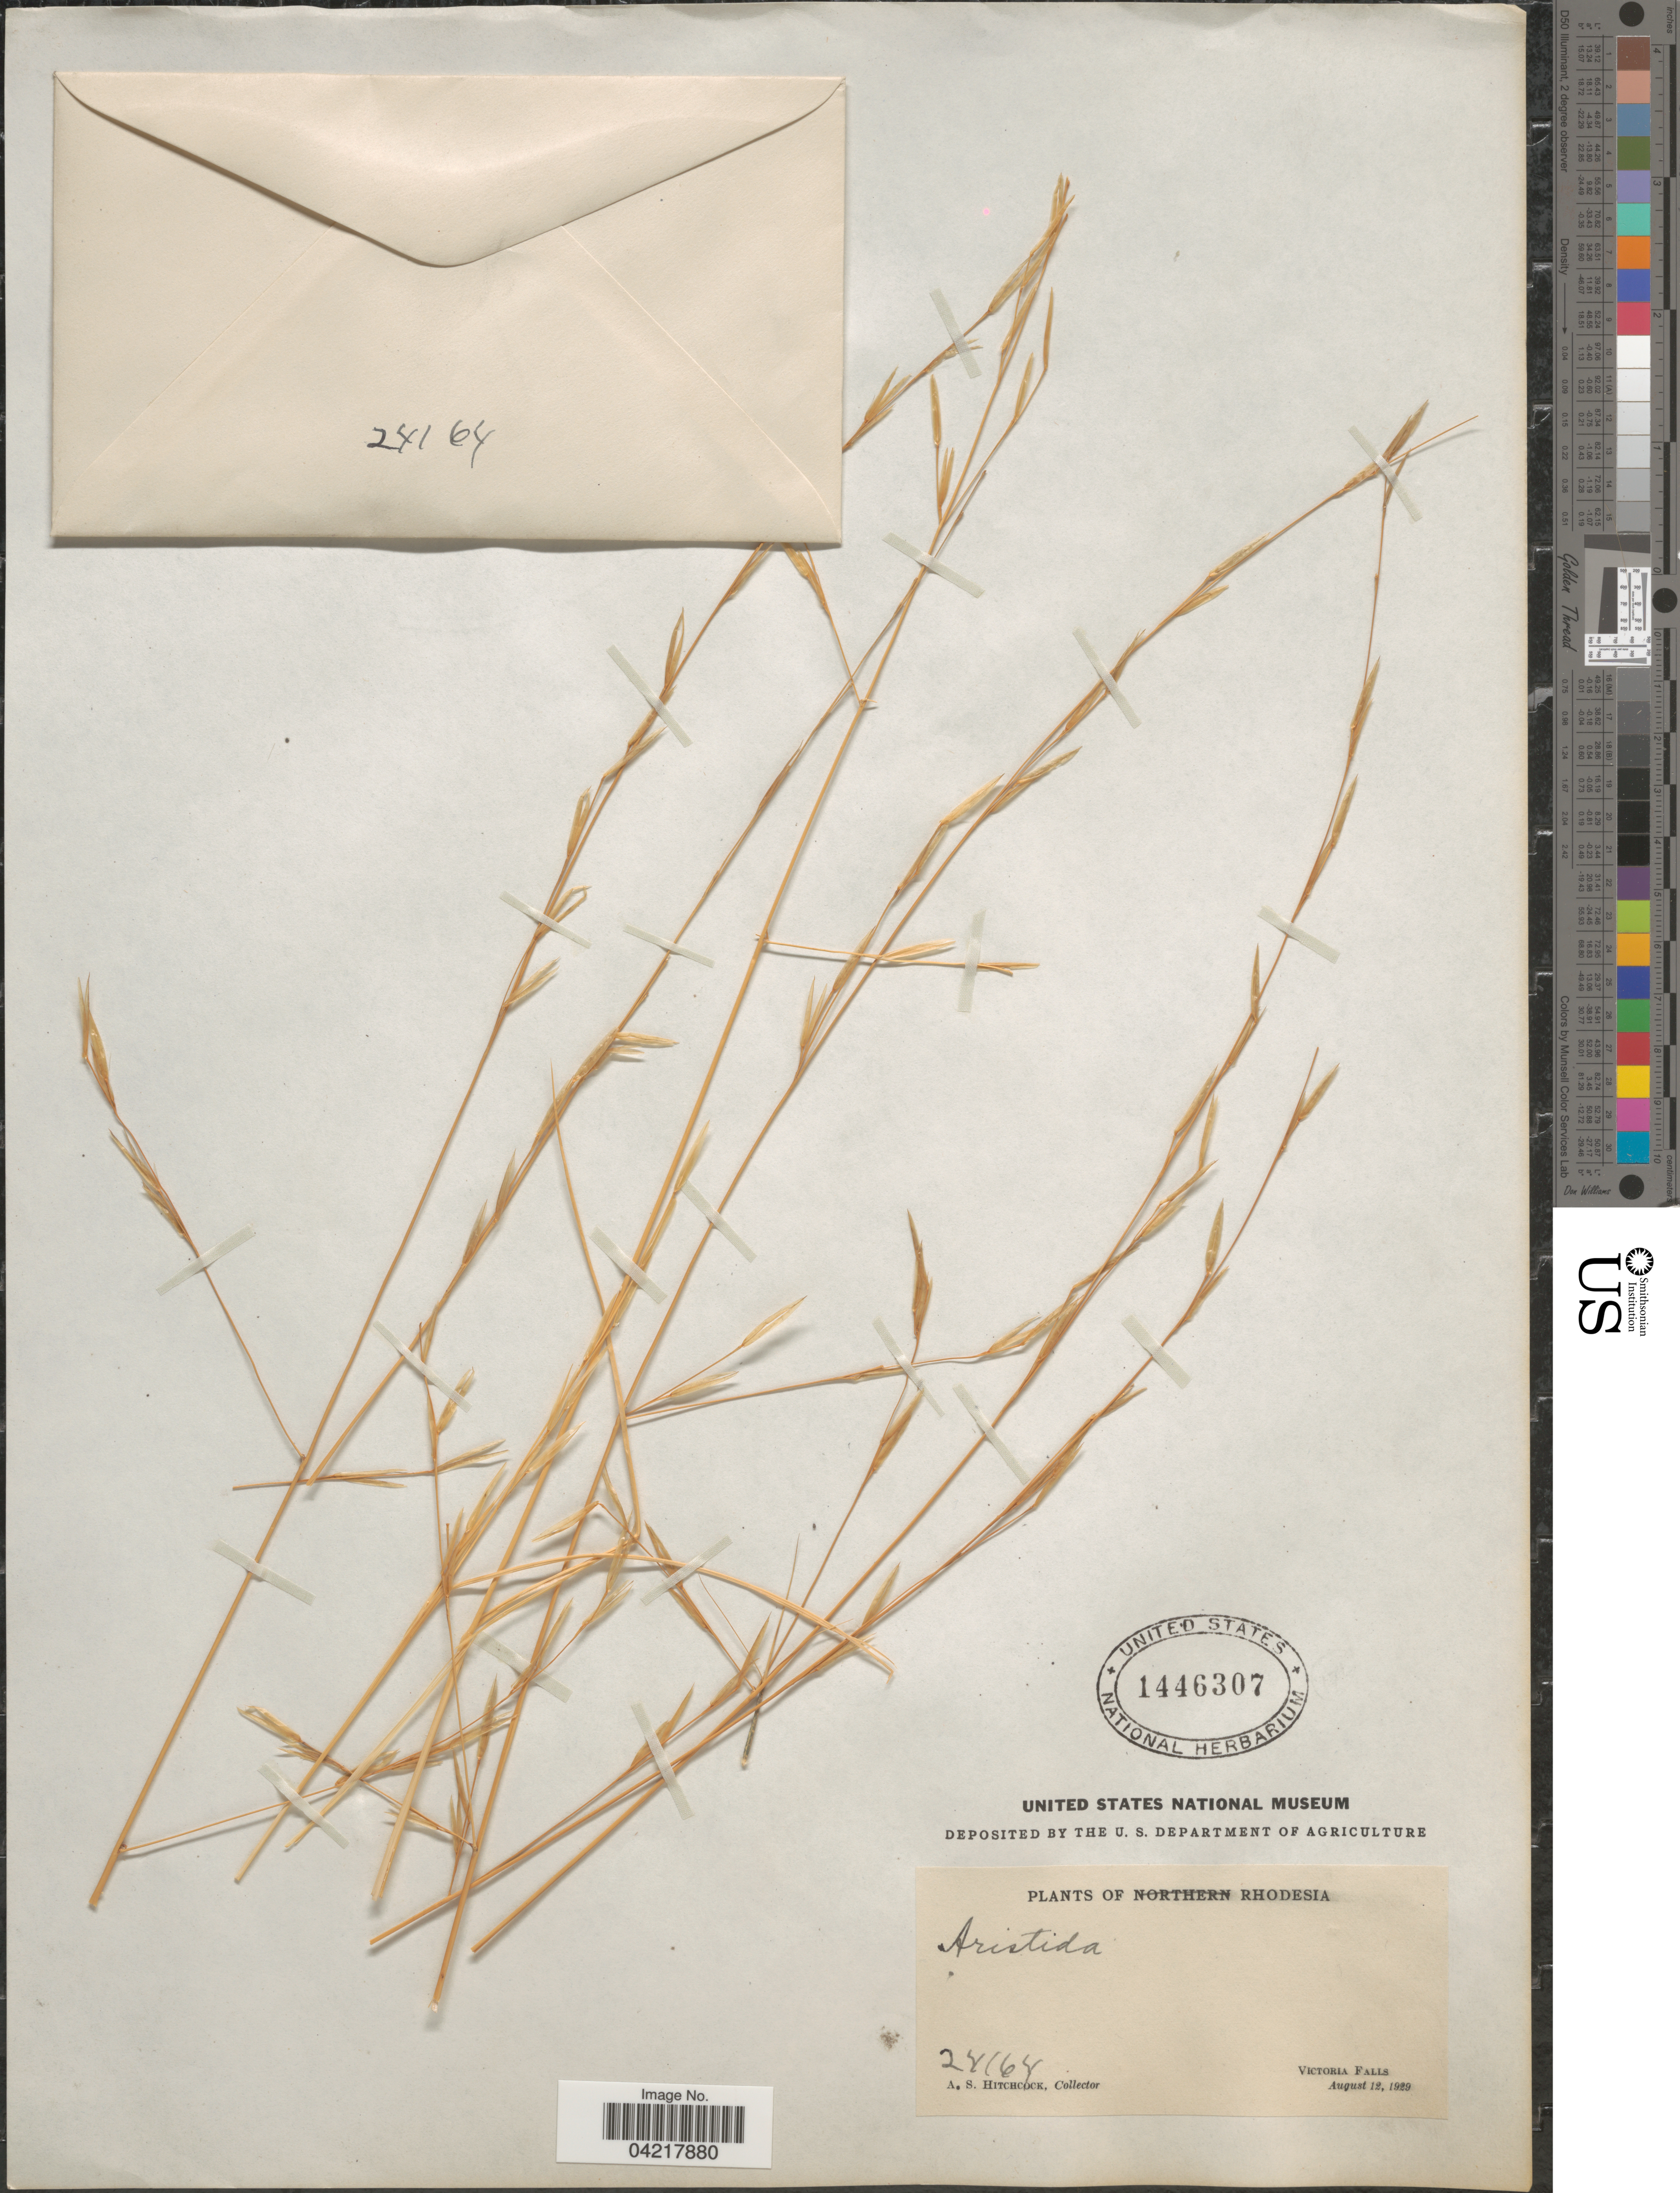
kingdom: Plantae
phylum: Tracheophyta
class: Liliopsida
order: Poales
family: Poaceae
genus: Aristida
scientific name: Aristida sp.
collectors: A. S. Hitchcock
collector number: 24164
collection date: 1929-08-12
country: Zimbabwe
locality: Rhodesia. Victoria Falls.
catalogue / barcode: US 1446307